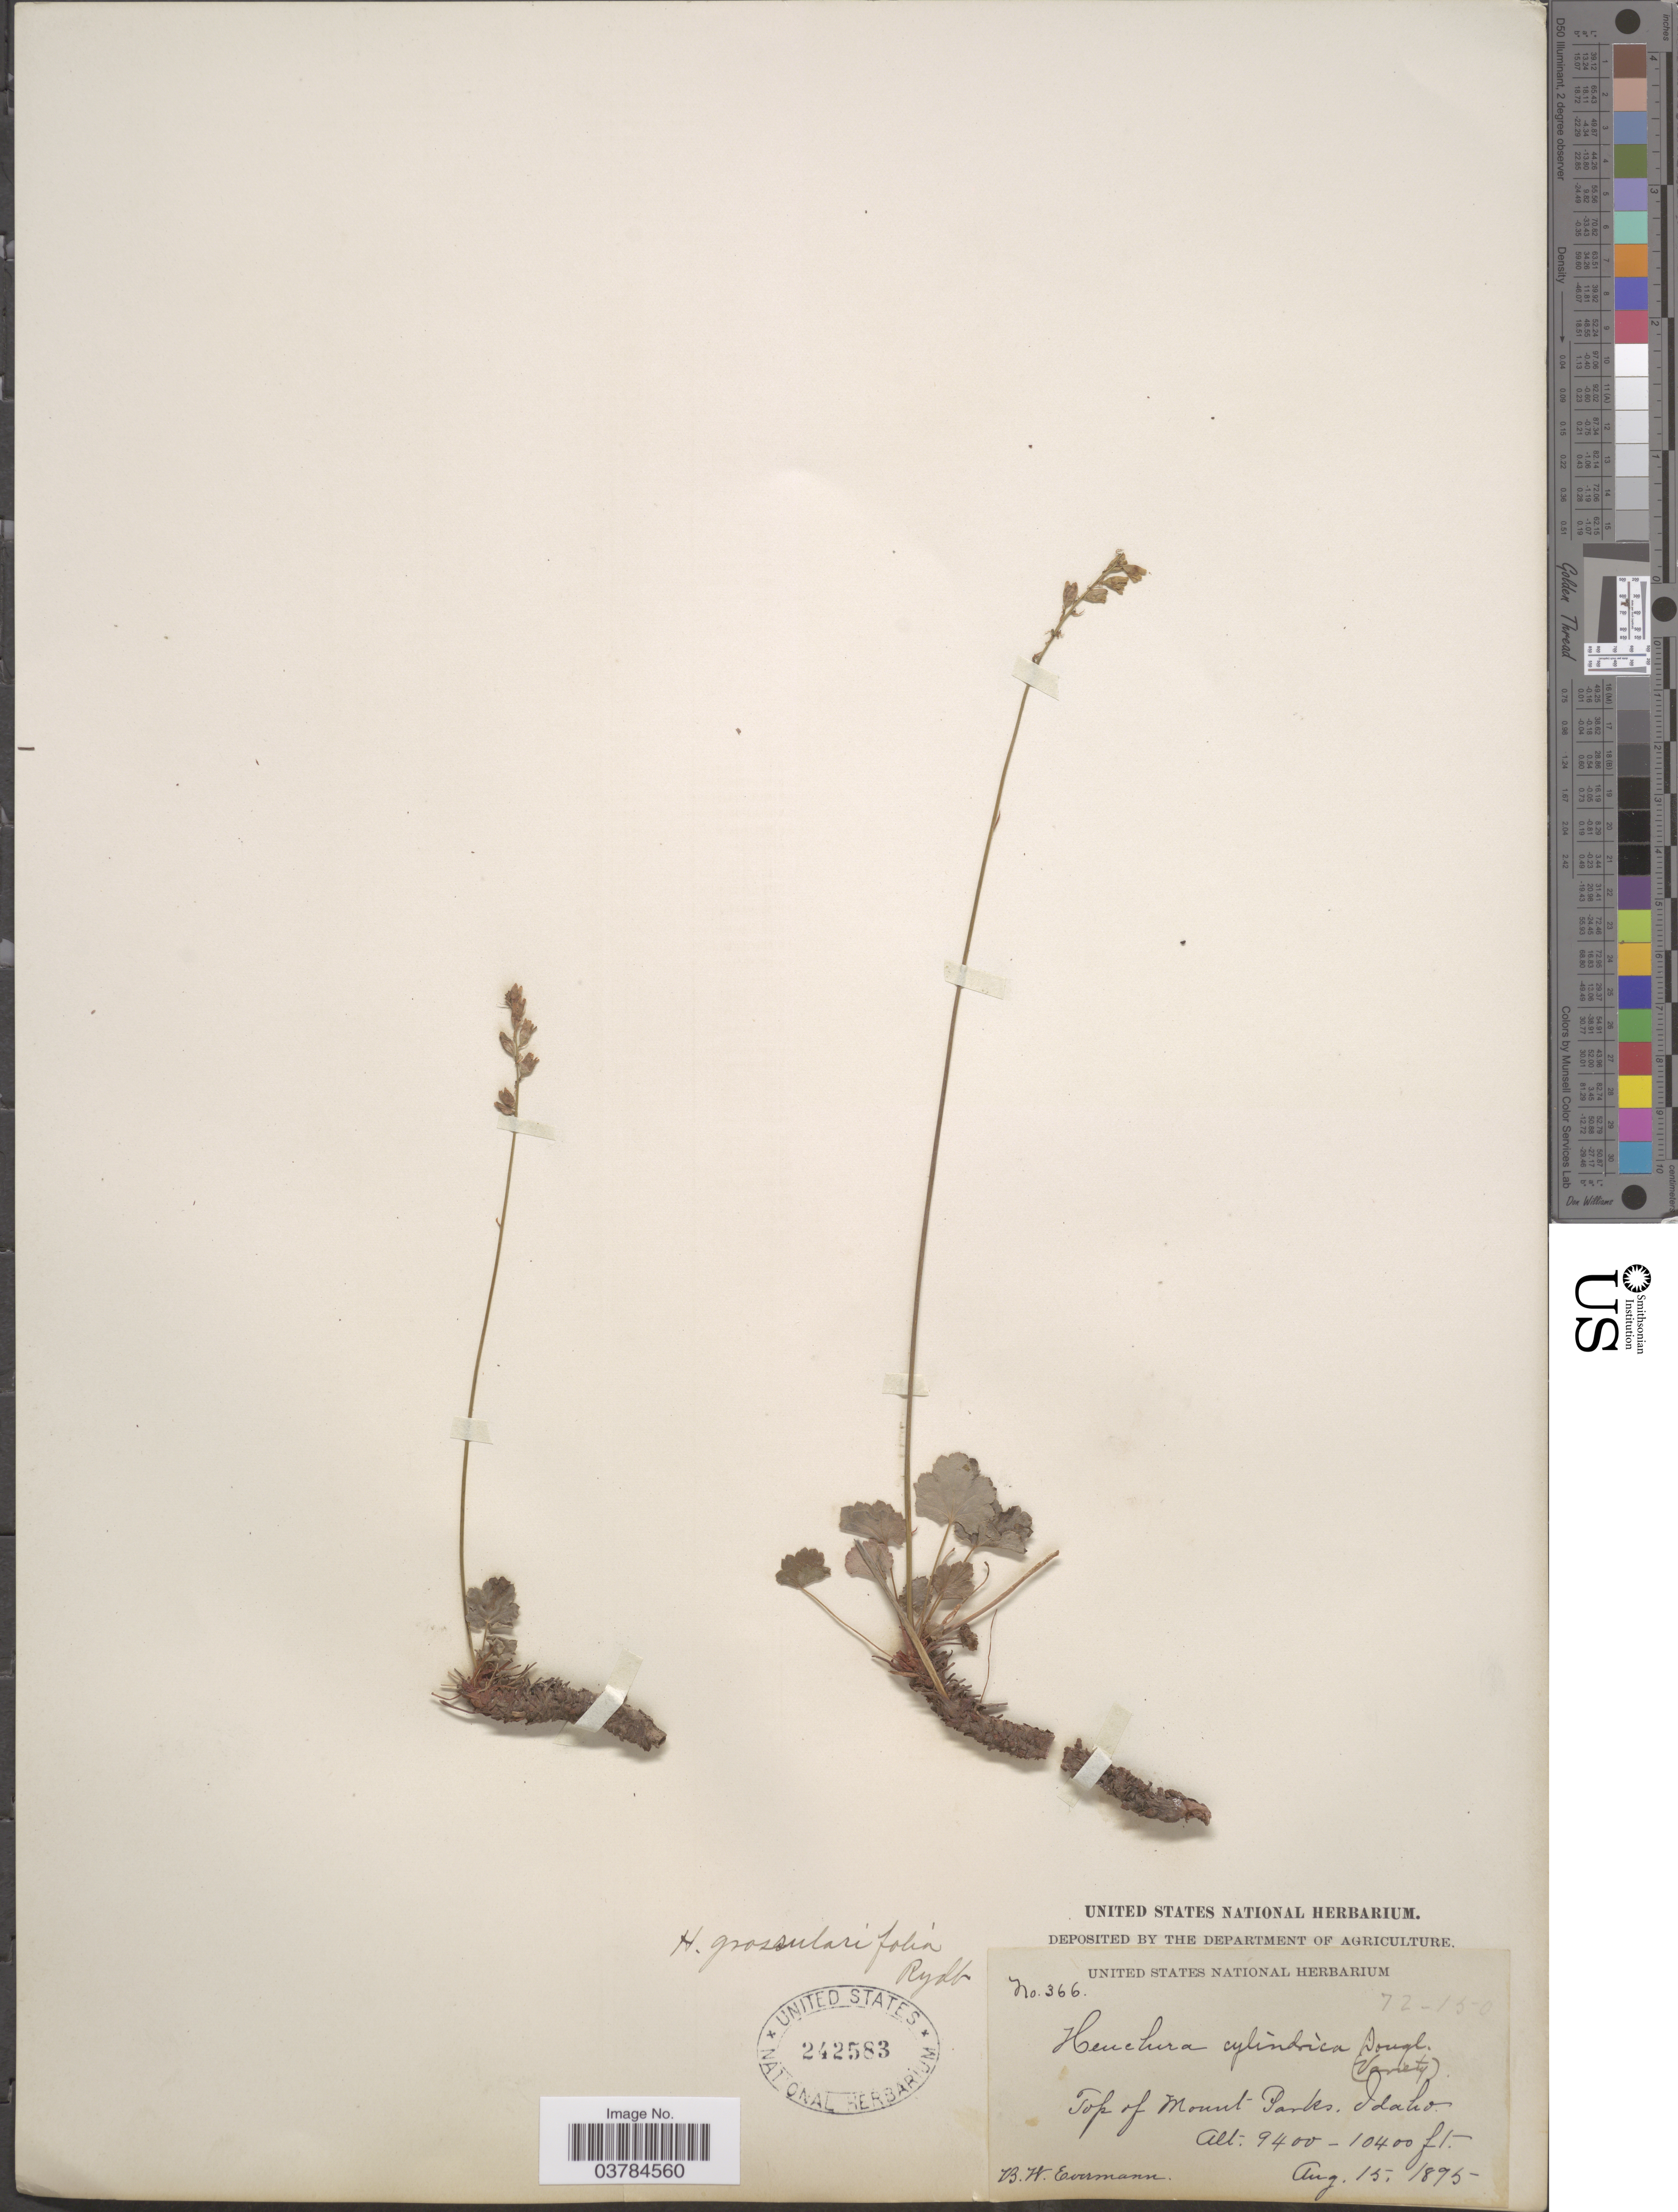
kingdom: Plantae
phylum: Tracheophyta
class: Magnoliopsida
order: Saxifragales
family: Saxifragaceae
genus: Heuchera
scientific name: Heuchera grossulariifolia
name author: Rydb.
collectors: B. W. Evermann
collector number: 366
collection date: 1895-08-15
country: United States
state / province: Idaho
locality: Top of Mount Parks.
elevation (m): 2865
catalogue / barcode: US 242583